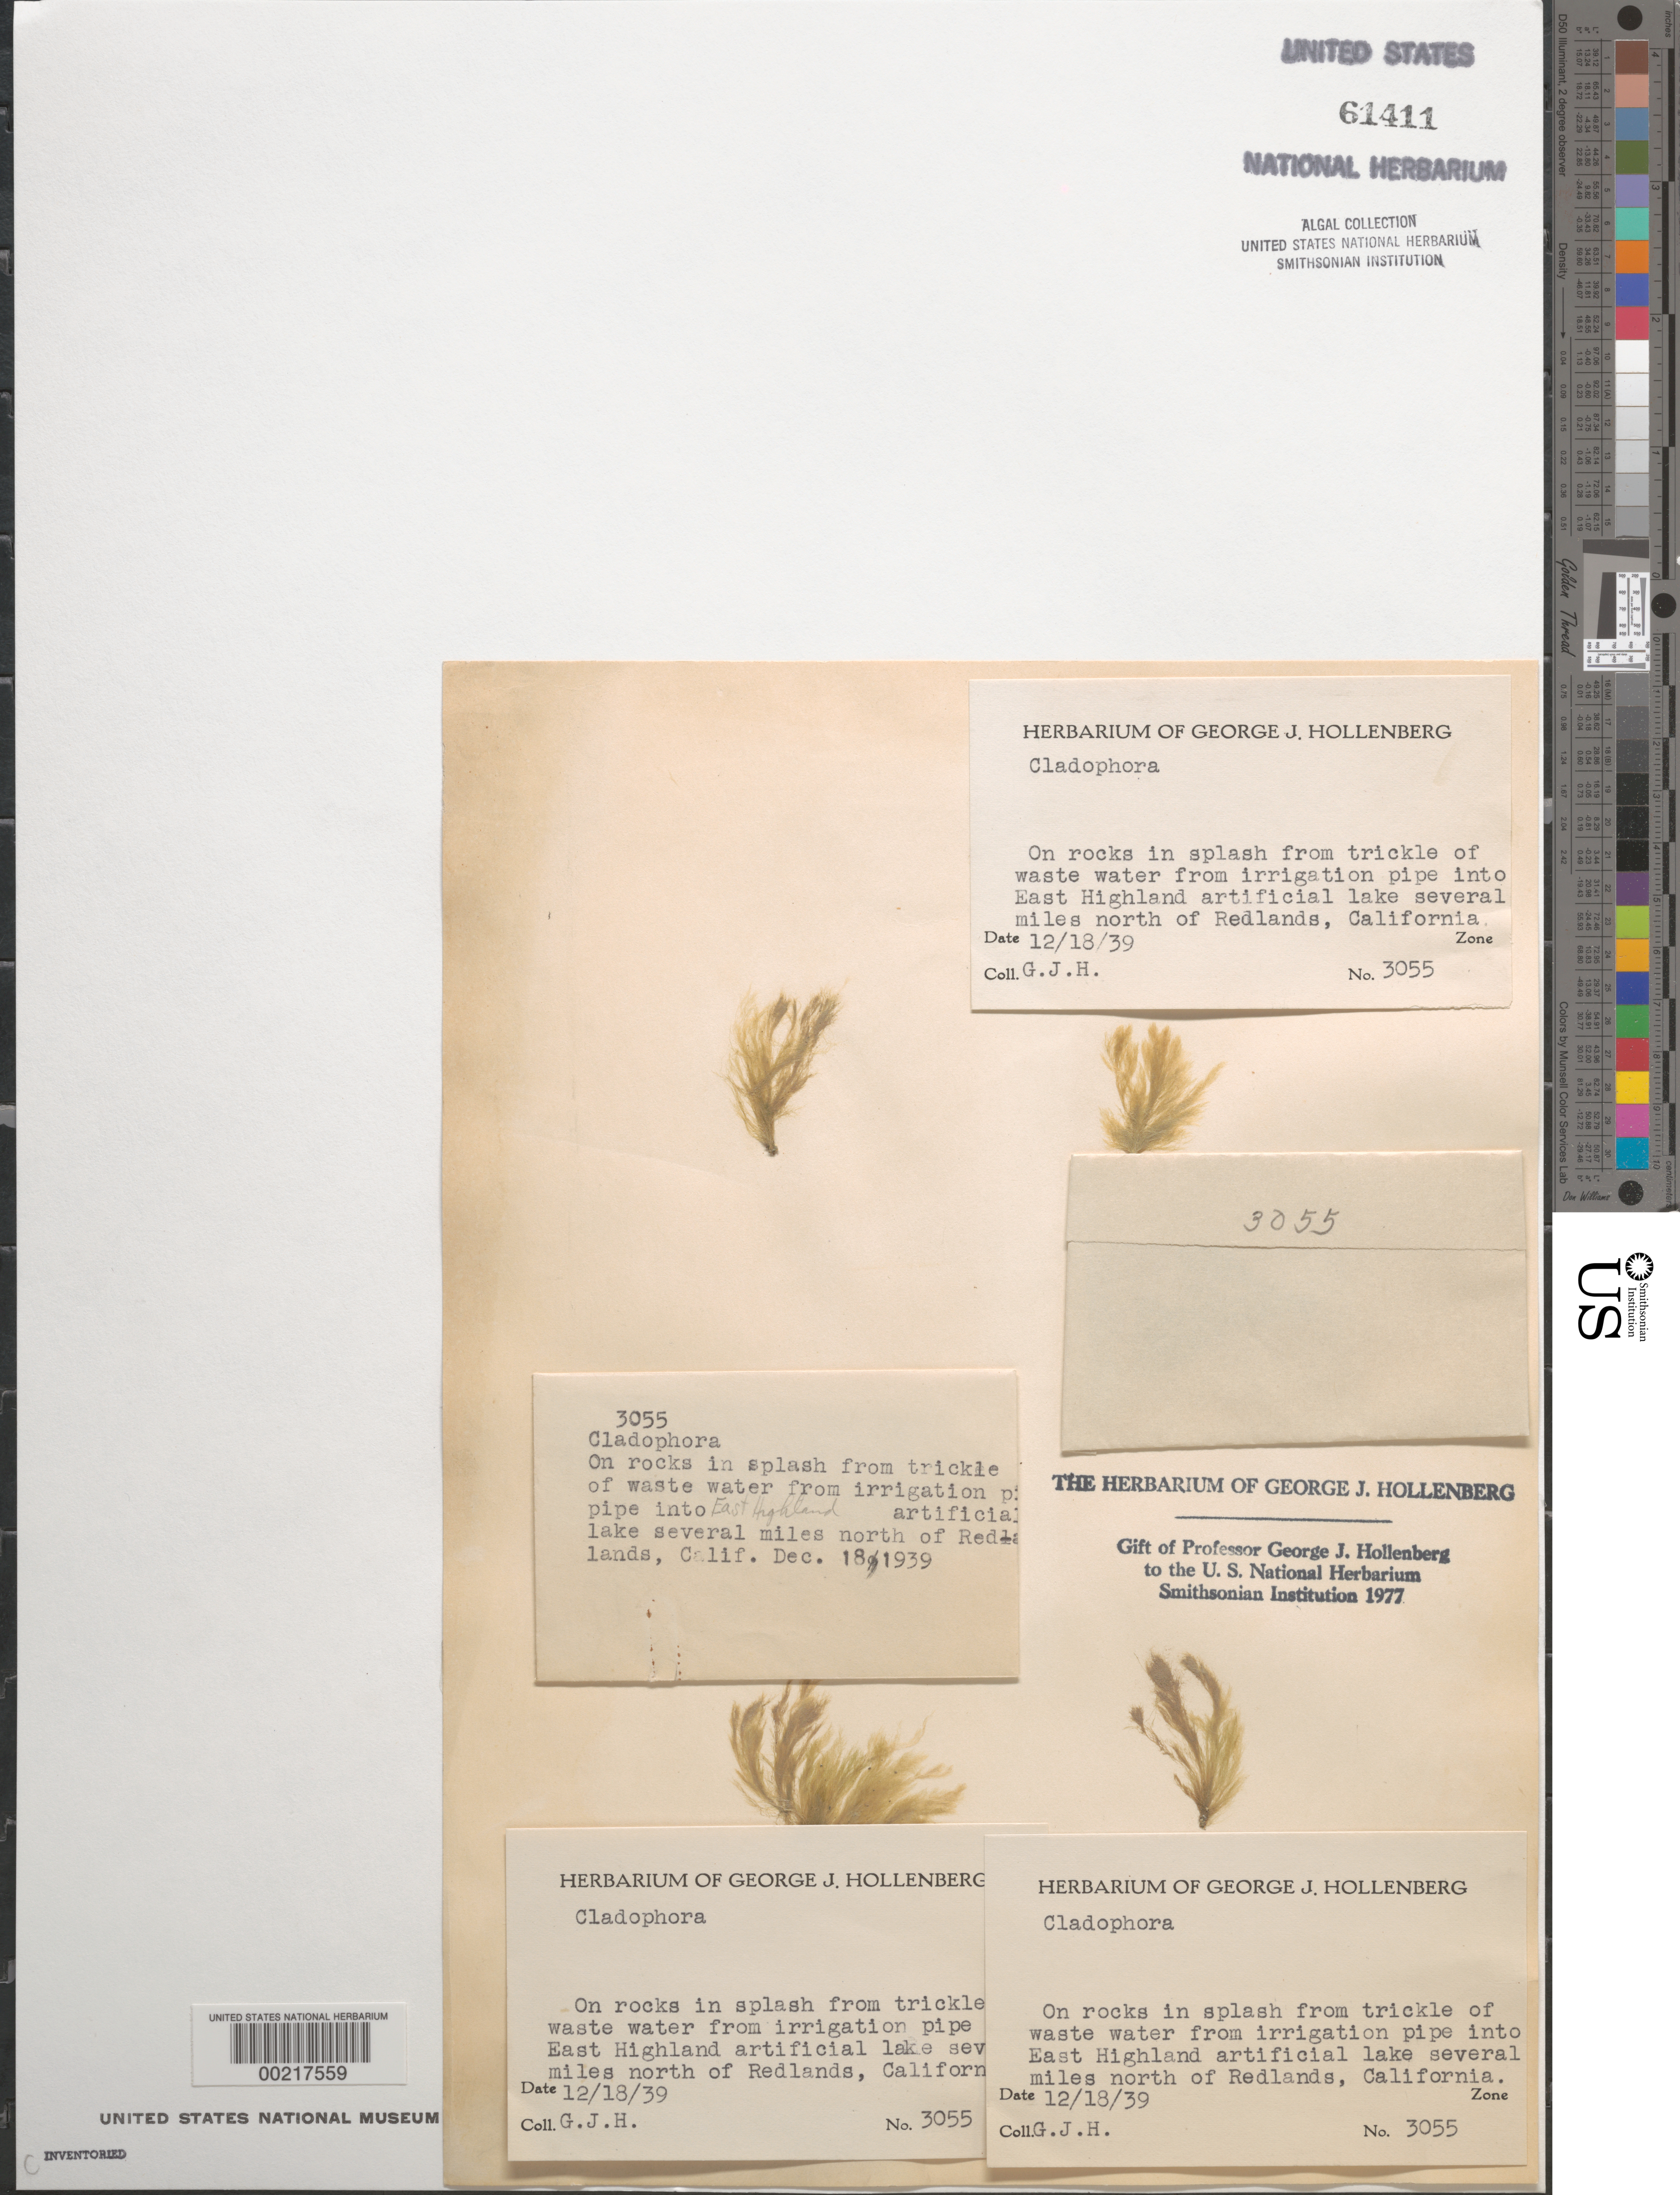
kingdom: Plantae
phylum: Chlorophyta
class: Ulvophyceae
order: Cladophorales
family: Cladophoraceae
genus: Cladophora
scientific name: Cladophora sp.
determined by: Hollenberg, George J.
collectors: G. Hollenberg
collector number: GJH 3055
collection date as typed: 18 Dec 1939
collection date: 1939-12-18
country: United States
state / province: California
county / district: San Bernardino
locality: East Highland Lake, north of Redlands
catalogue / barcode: US 61411